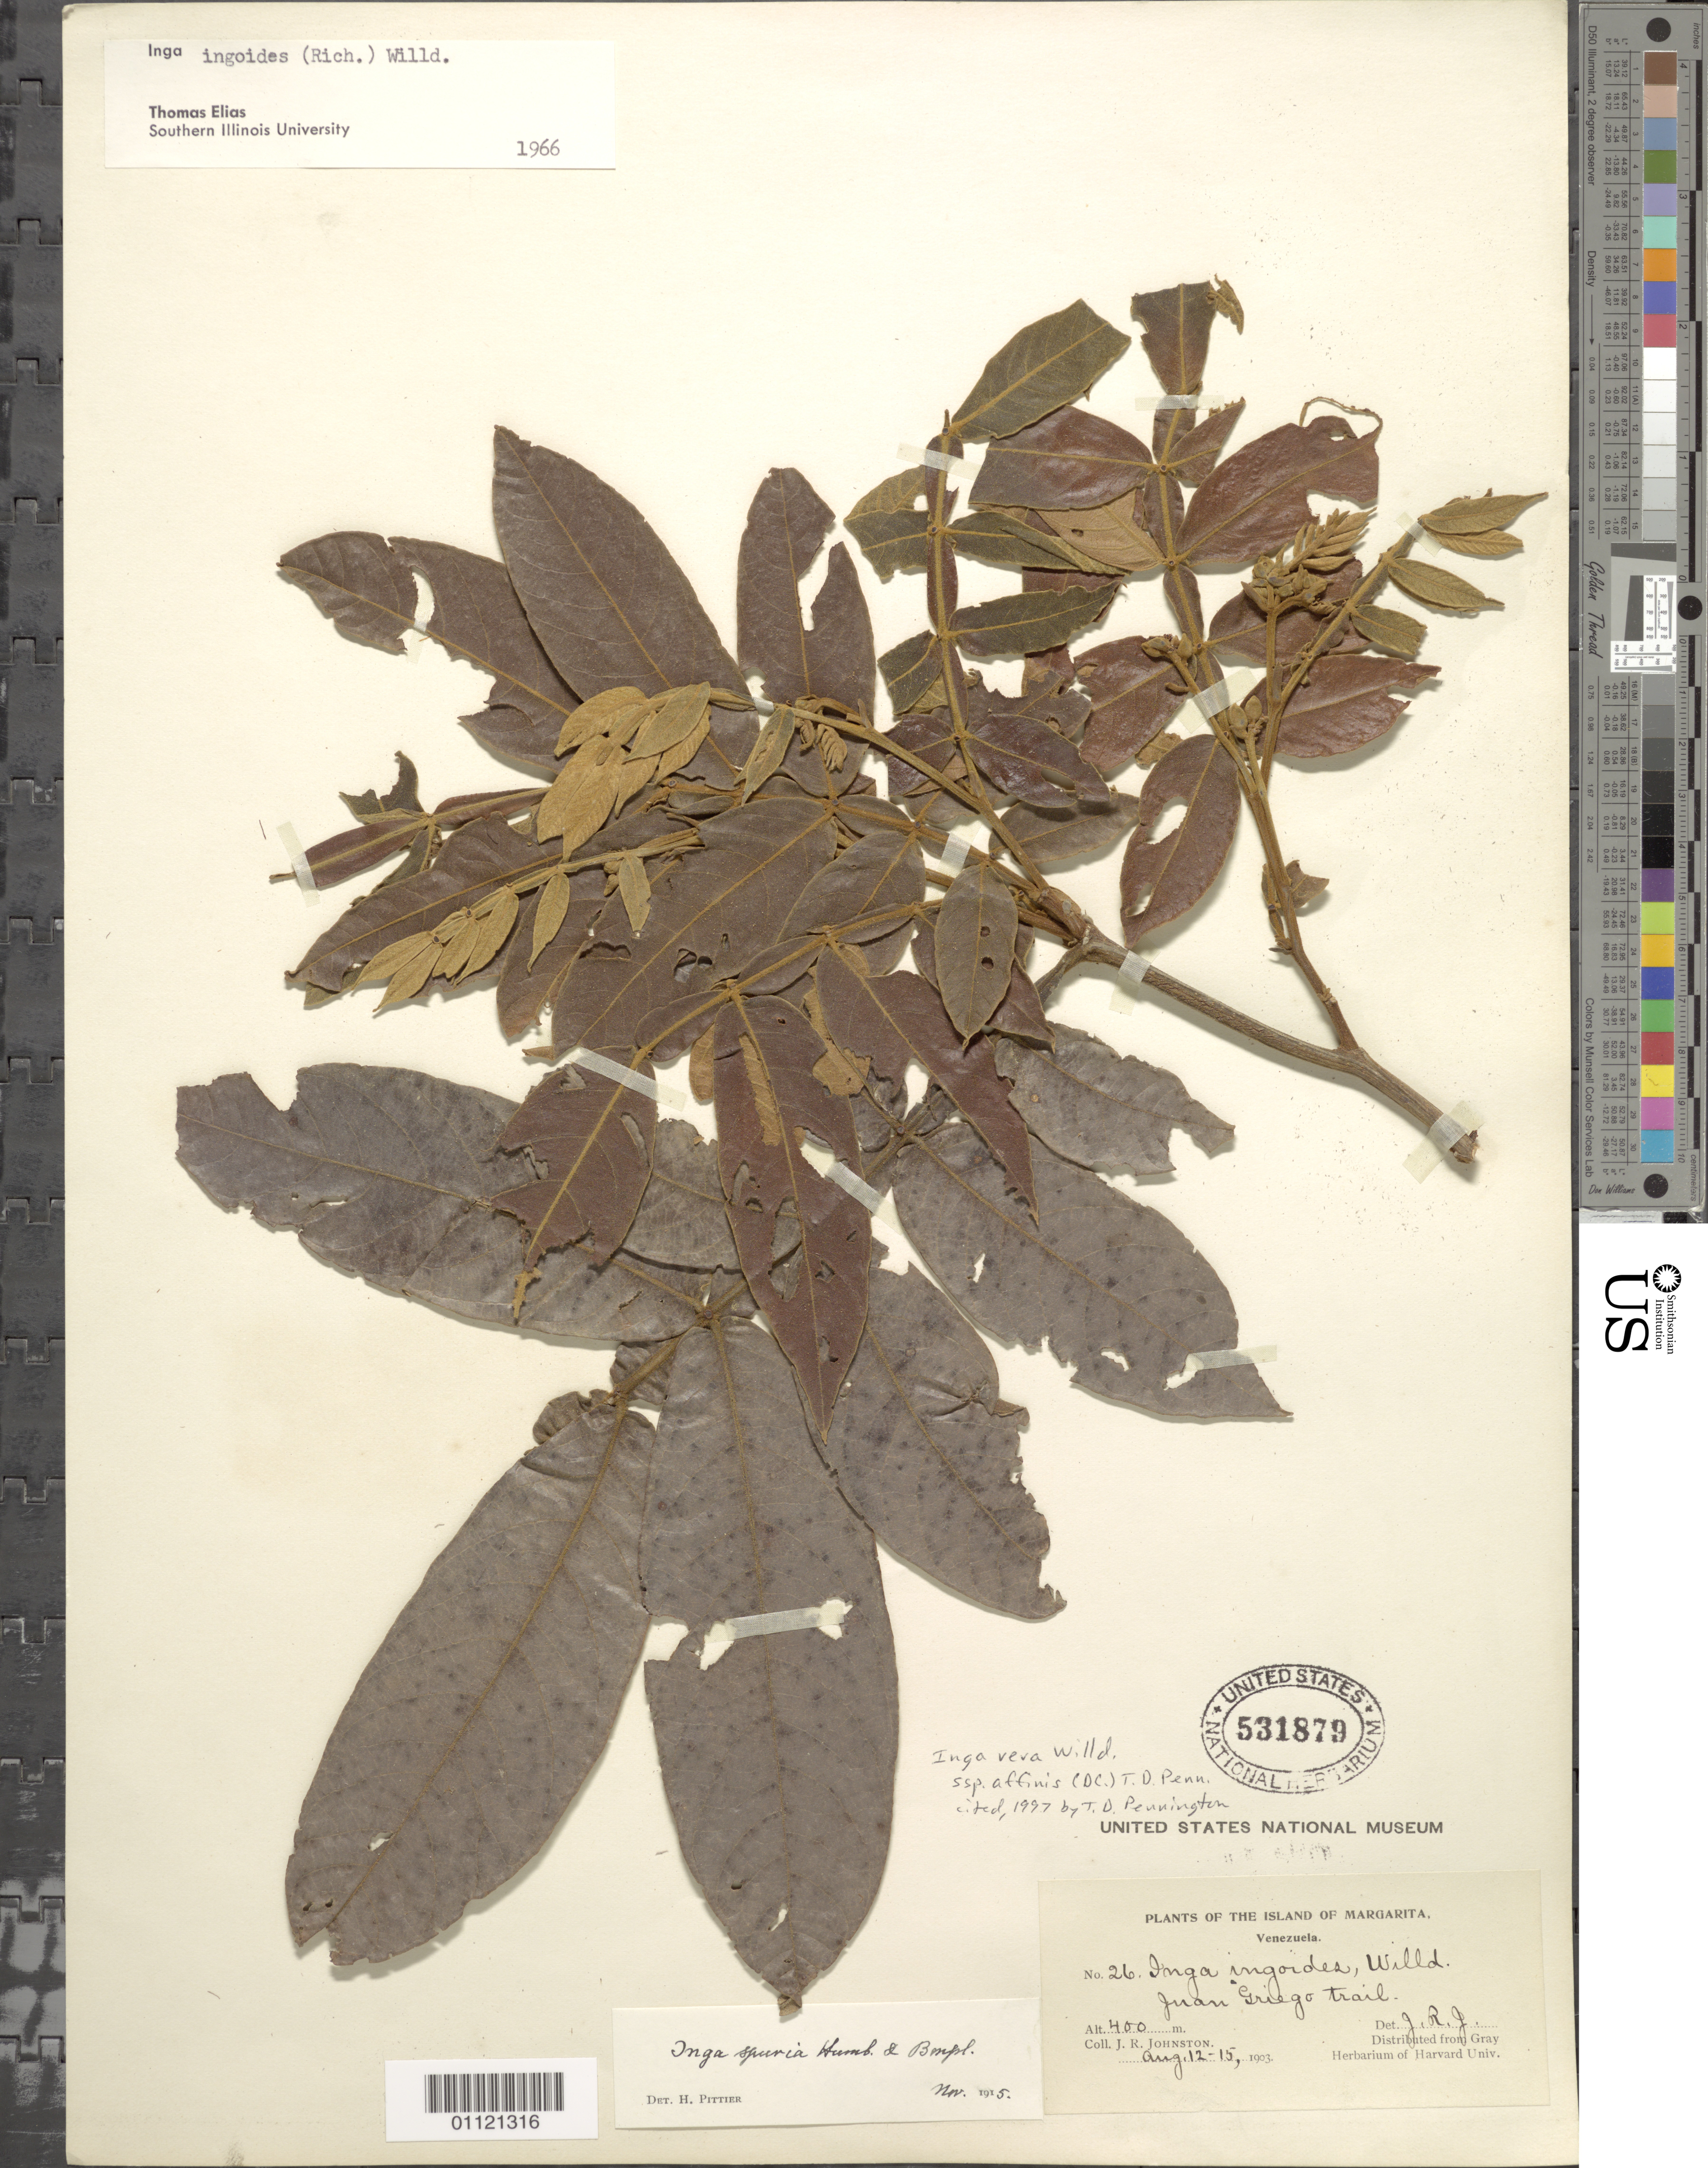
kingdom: Plantae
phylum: Tracheophyta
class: Magnoliopsida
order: Fabales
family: Fabaceae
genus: Inga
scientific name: Inga vera subsp. affinis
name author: (DC.) T.D. Penn.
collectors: J. Johnston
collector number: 26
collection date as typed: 12 Aug 1903 to 15 Aug 1903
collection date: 1903-08-12/1903-08-15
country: Venezuela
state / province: Nueva Esparta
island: Margarita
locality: Juan Griego trail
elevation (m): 400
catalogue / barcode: US 531879